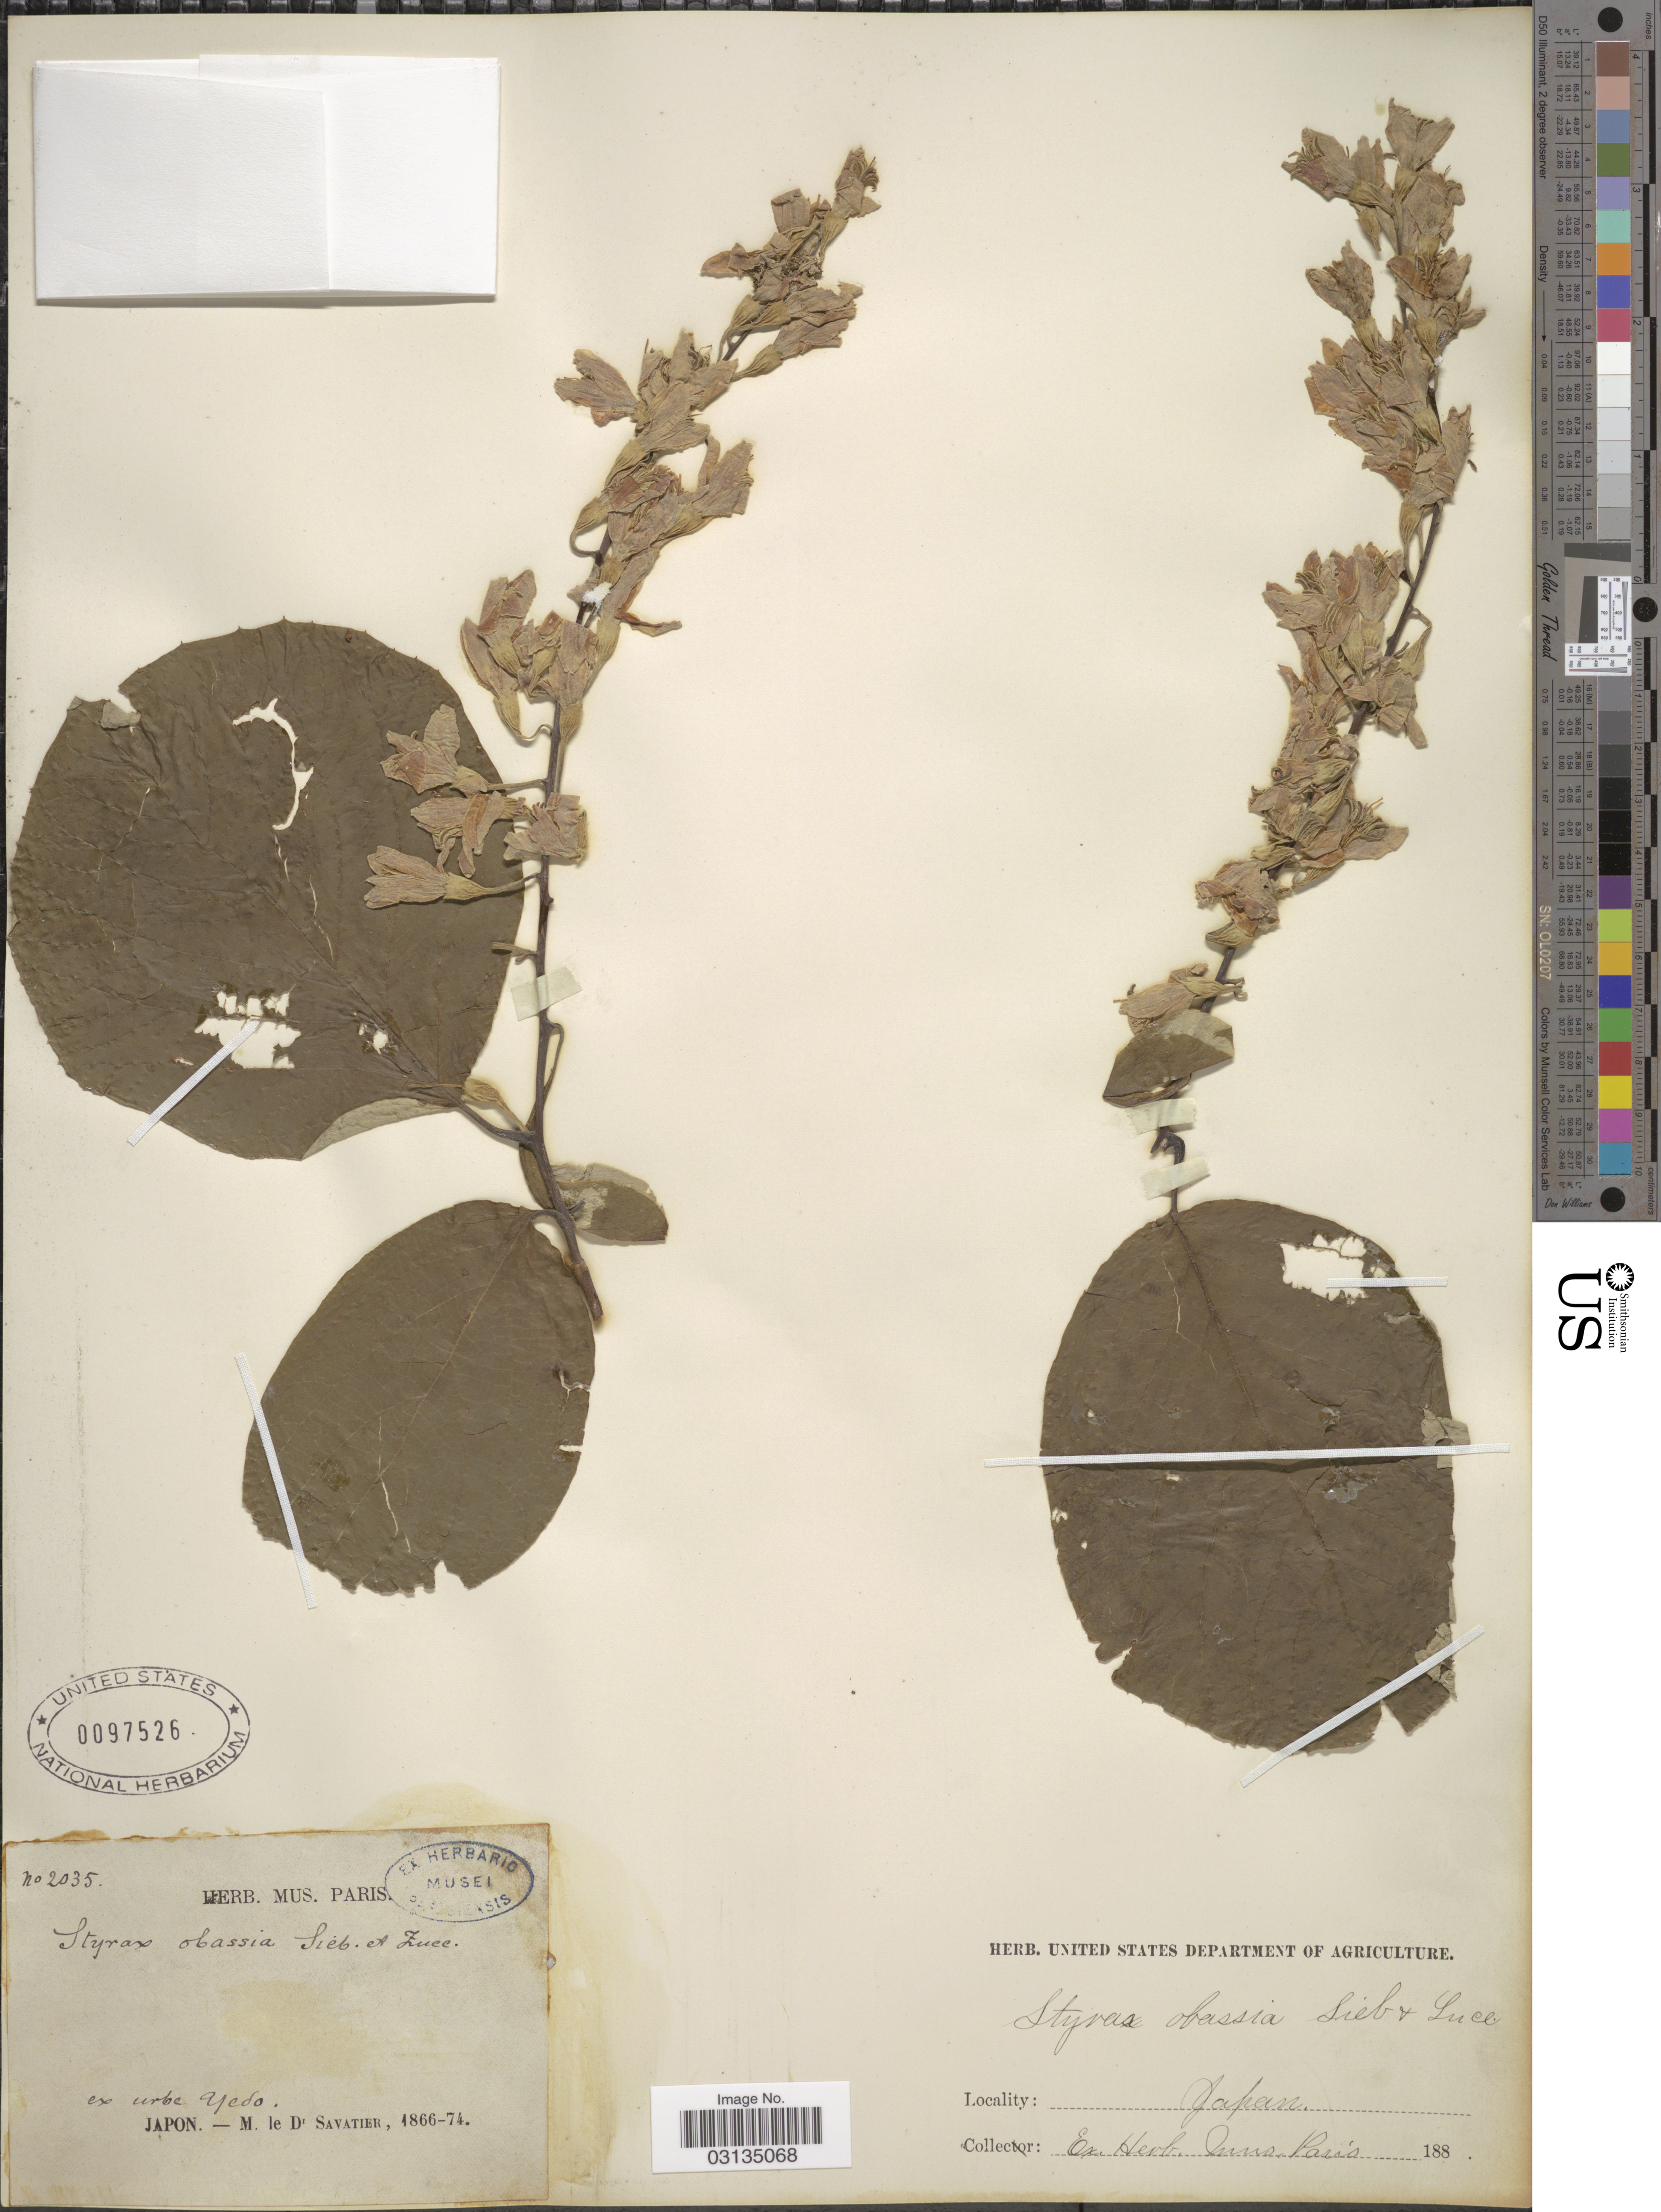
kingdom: Plantae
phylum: Tracheophyta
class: Magnoliopsida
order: Ericales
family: Styracaceae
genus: Styrax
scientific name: Styrax obassia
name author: Siebold & Zucc.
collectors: Savatier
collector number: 2035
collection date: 1866/1874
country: Japan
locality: Ex urbe Yedo.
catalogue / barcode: US 97526